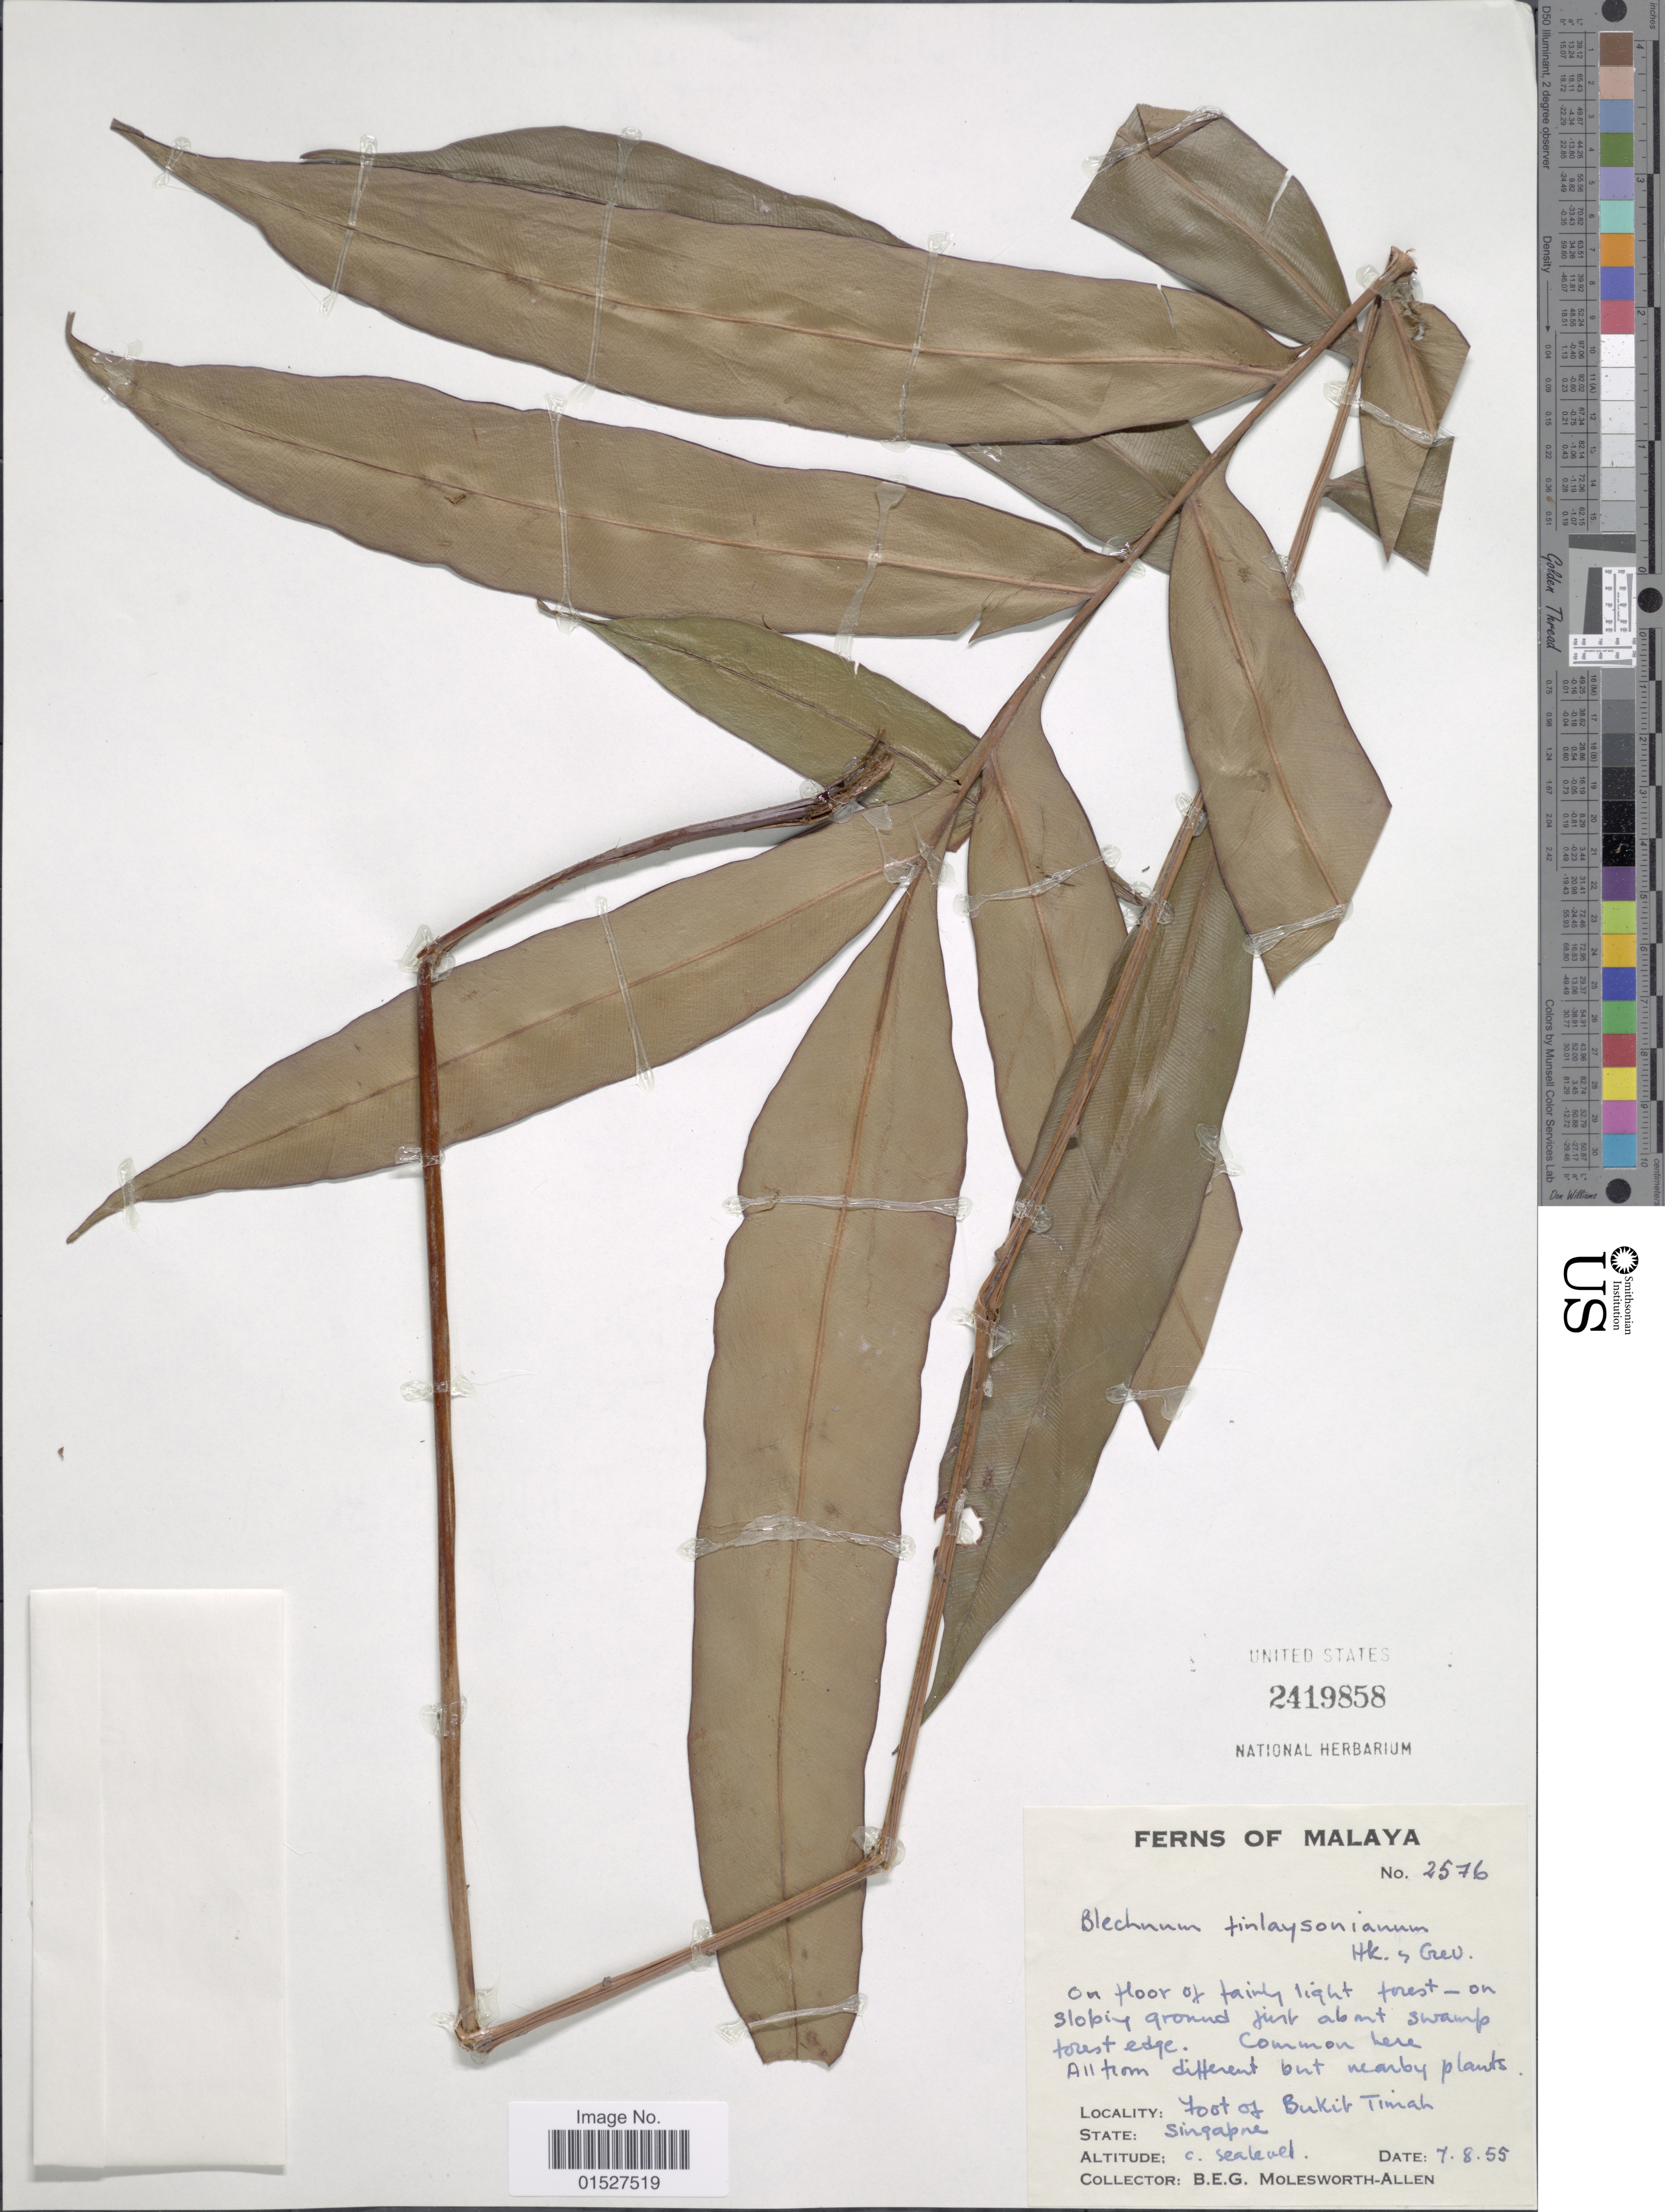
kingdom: Plantae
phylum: Tracheophyta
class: Polypodiopsida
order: Polypodiales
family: Blechnaceae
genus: Blechnum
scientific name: Blechnum finlaysonianum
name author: Wall.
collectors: B. E. G. Molesworth-Allen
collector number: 2576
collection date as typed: Transcribed d/m/y: 7/8/55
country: Singapore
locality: Foot of Bukit Timah. State: Singapore. Malaya.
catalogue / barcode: US 2419858